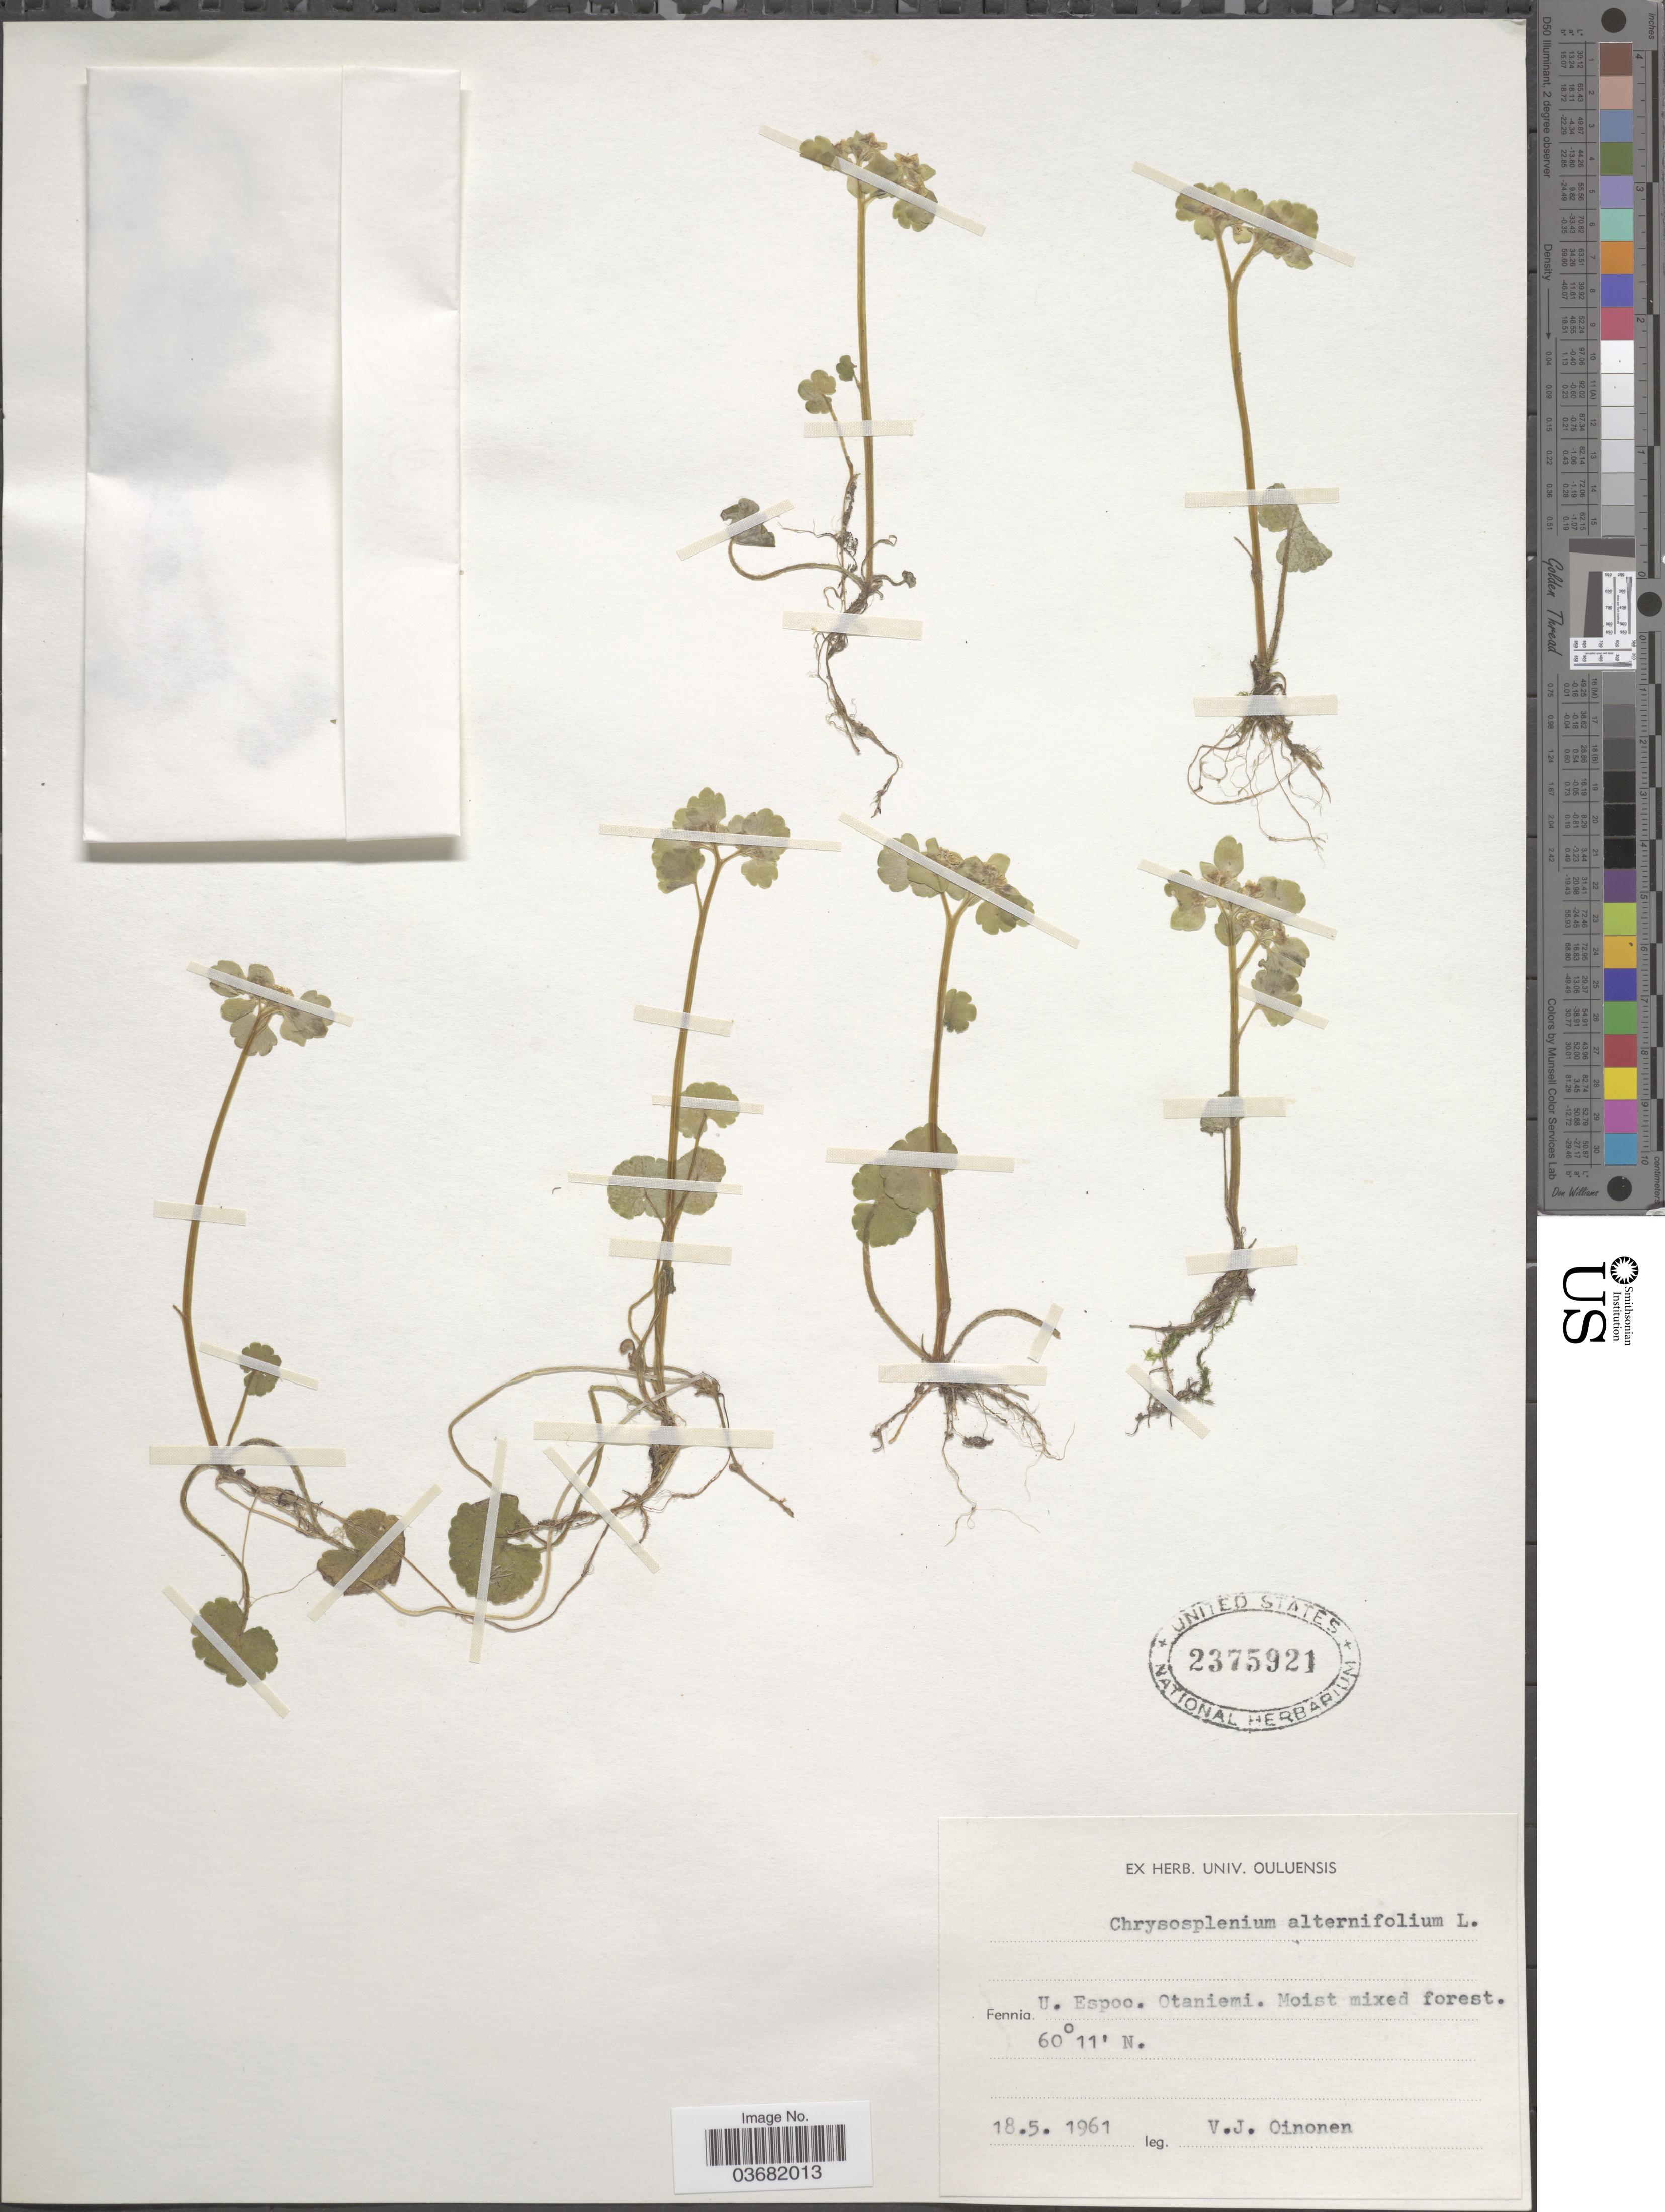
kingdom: Plantae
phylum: Tracheophyta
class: Magnoliopsida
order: Saxifragales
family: Saxifragaceae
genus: Chrysosplenium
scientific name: Chrysosplenium alternifolium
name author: L.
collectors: V. Oinonen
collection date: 1961-05-18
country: Finland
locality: Fennia. U. Espoo. Otaniemi.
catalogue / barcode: US 2375921